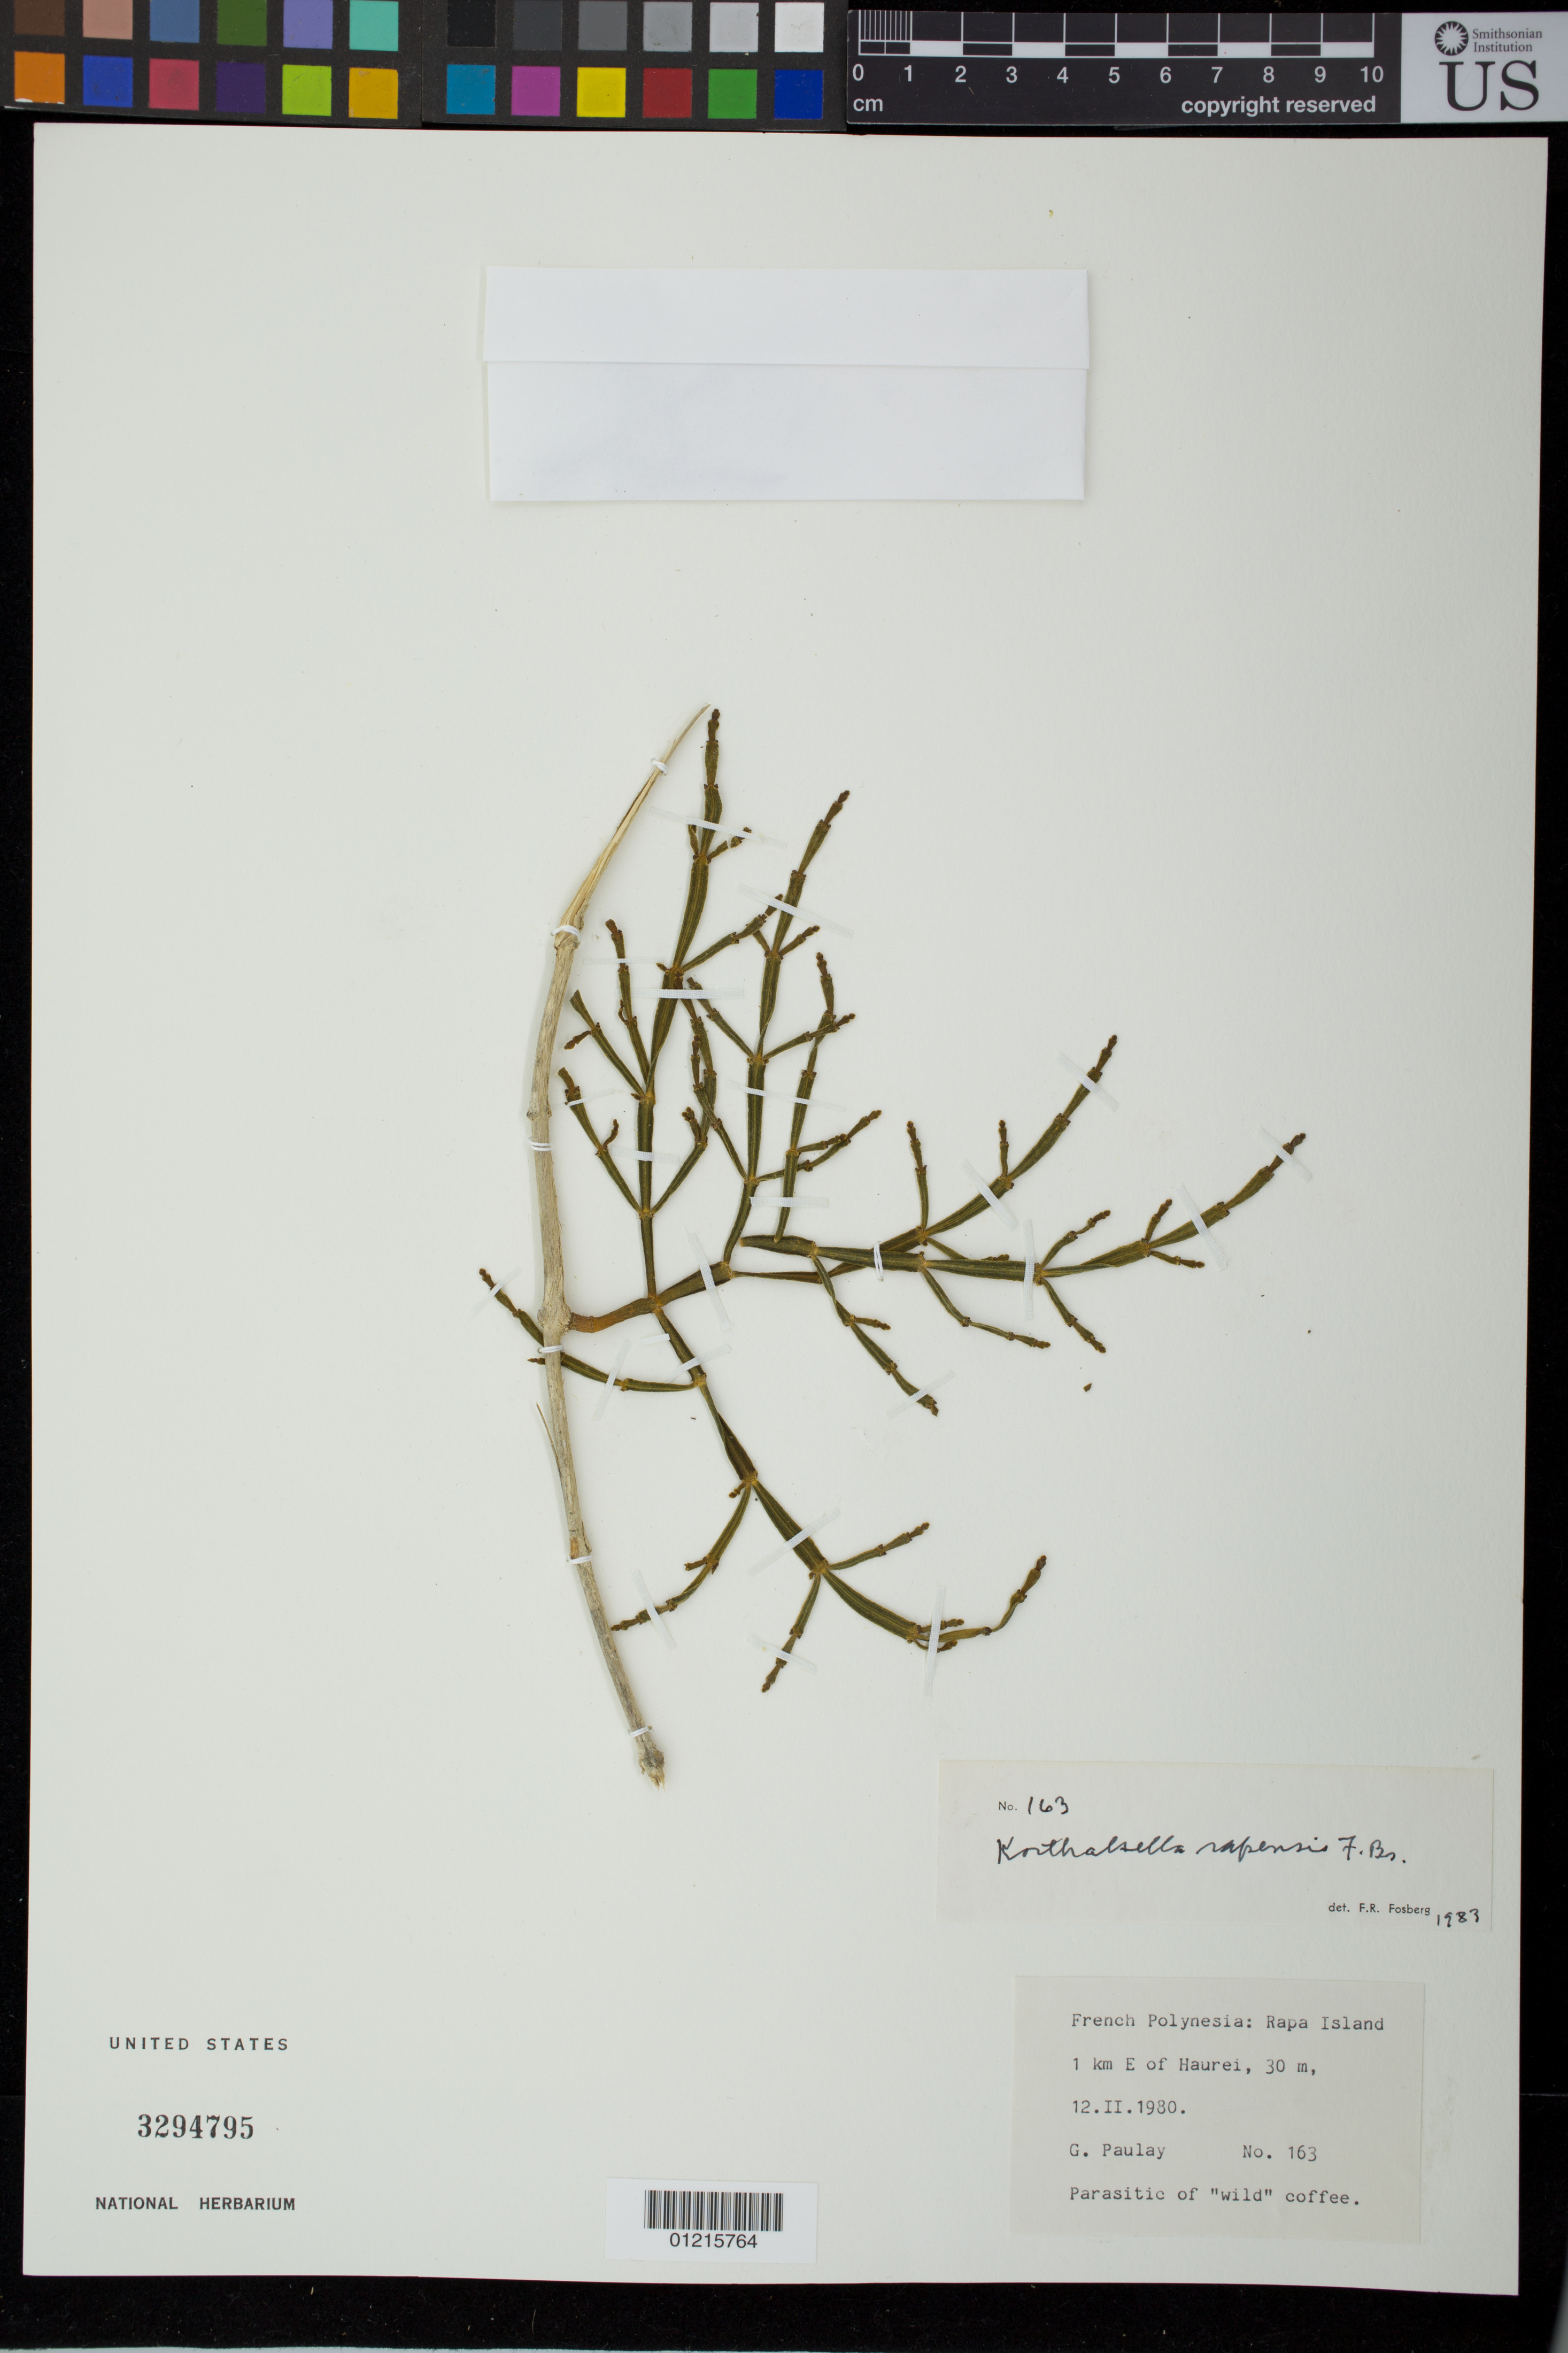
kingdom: Plantae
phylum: Tracheophyta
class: Magnoliopsida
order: Santalales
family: Viscaceae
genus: Korthalsella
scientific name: Korthalsella rapensis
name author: F. Br.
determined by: Fosberg, F. R.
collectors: G. Paulay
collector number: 163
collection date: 1980-02-12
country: French Polynesia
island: Rapa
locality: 1 km E of Haurei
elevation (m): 30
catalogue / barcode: US 3294795